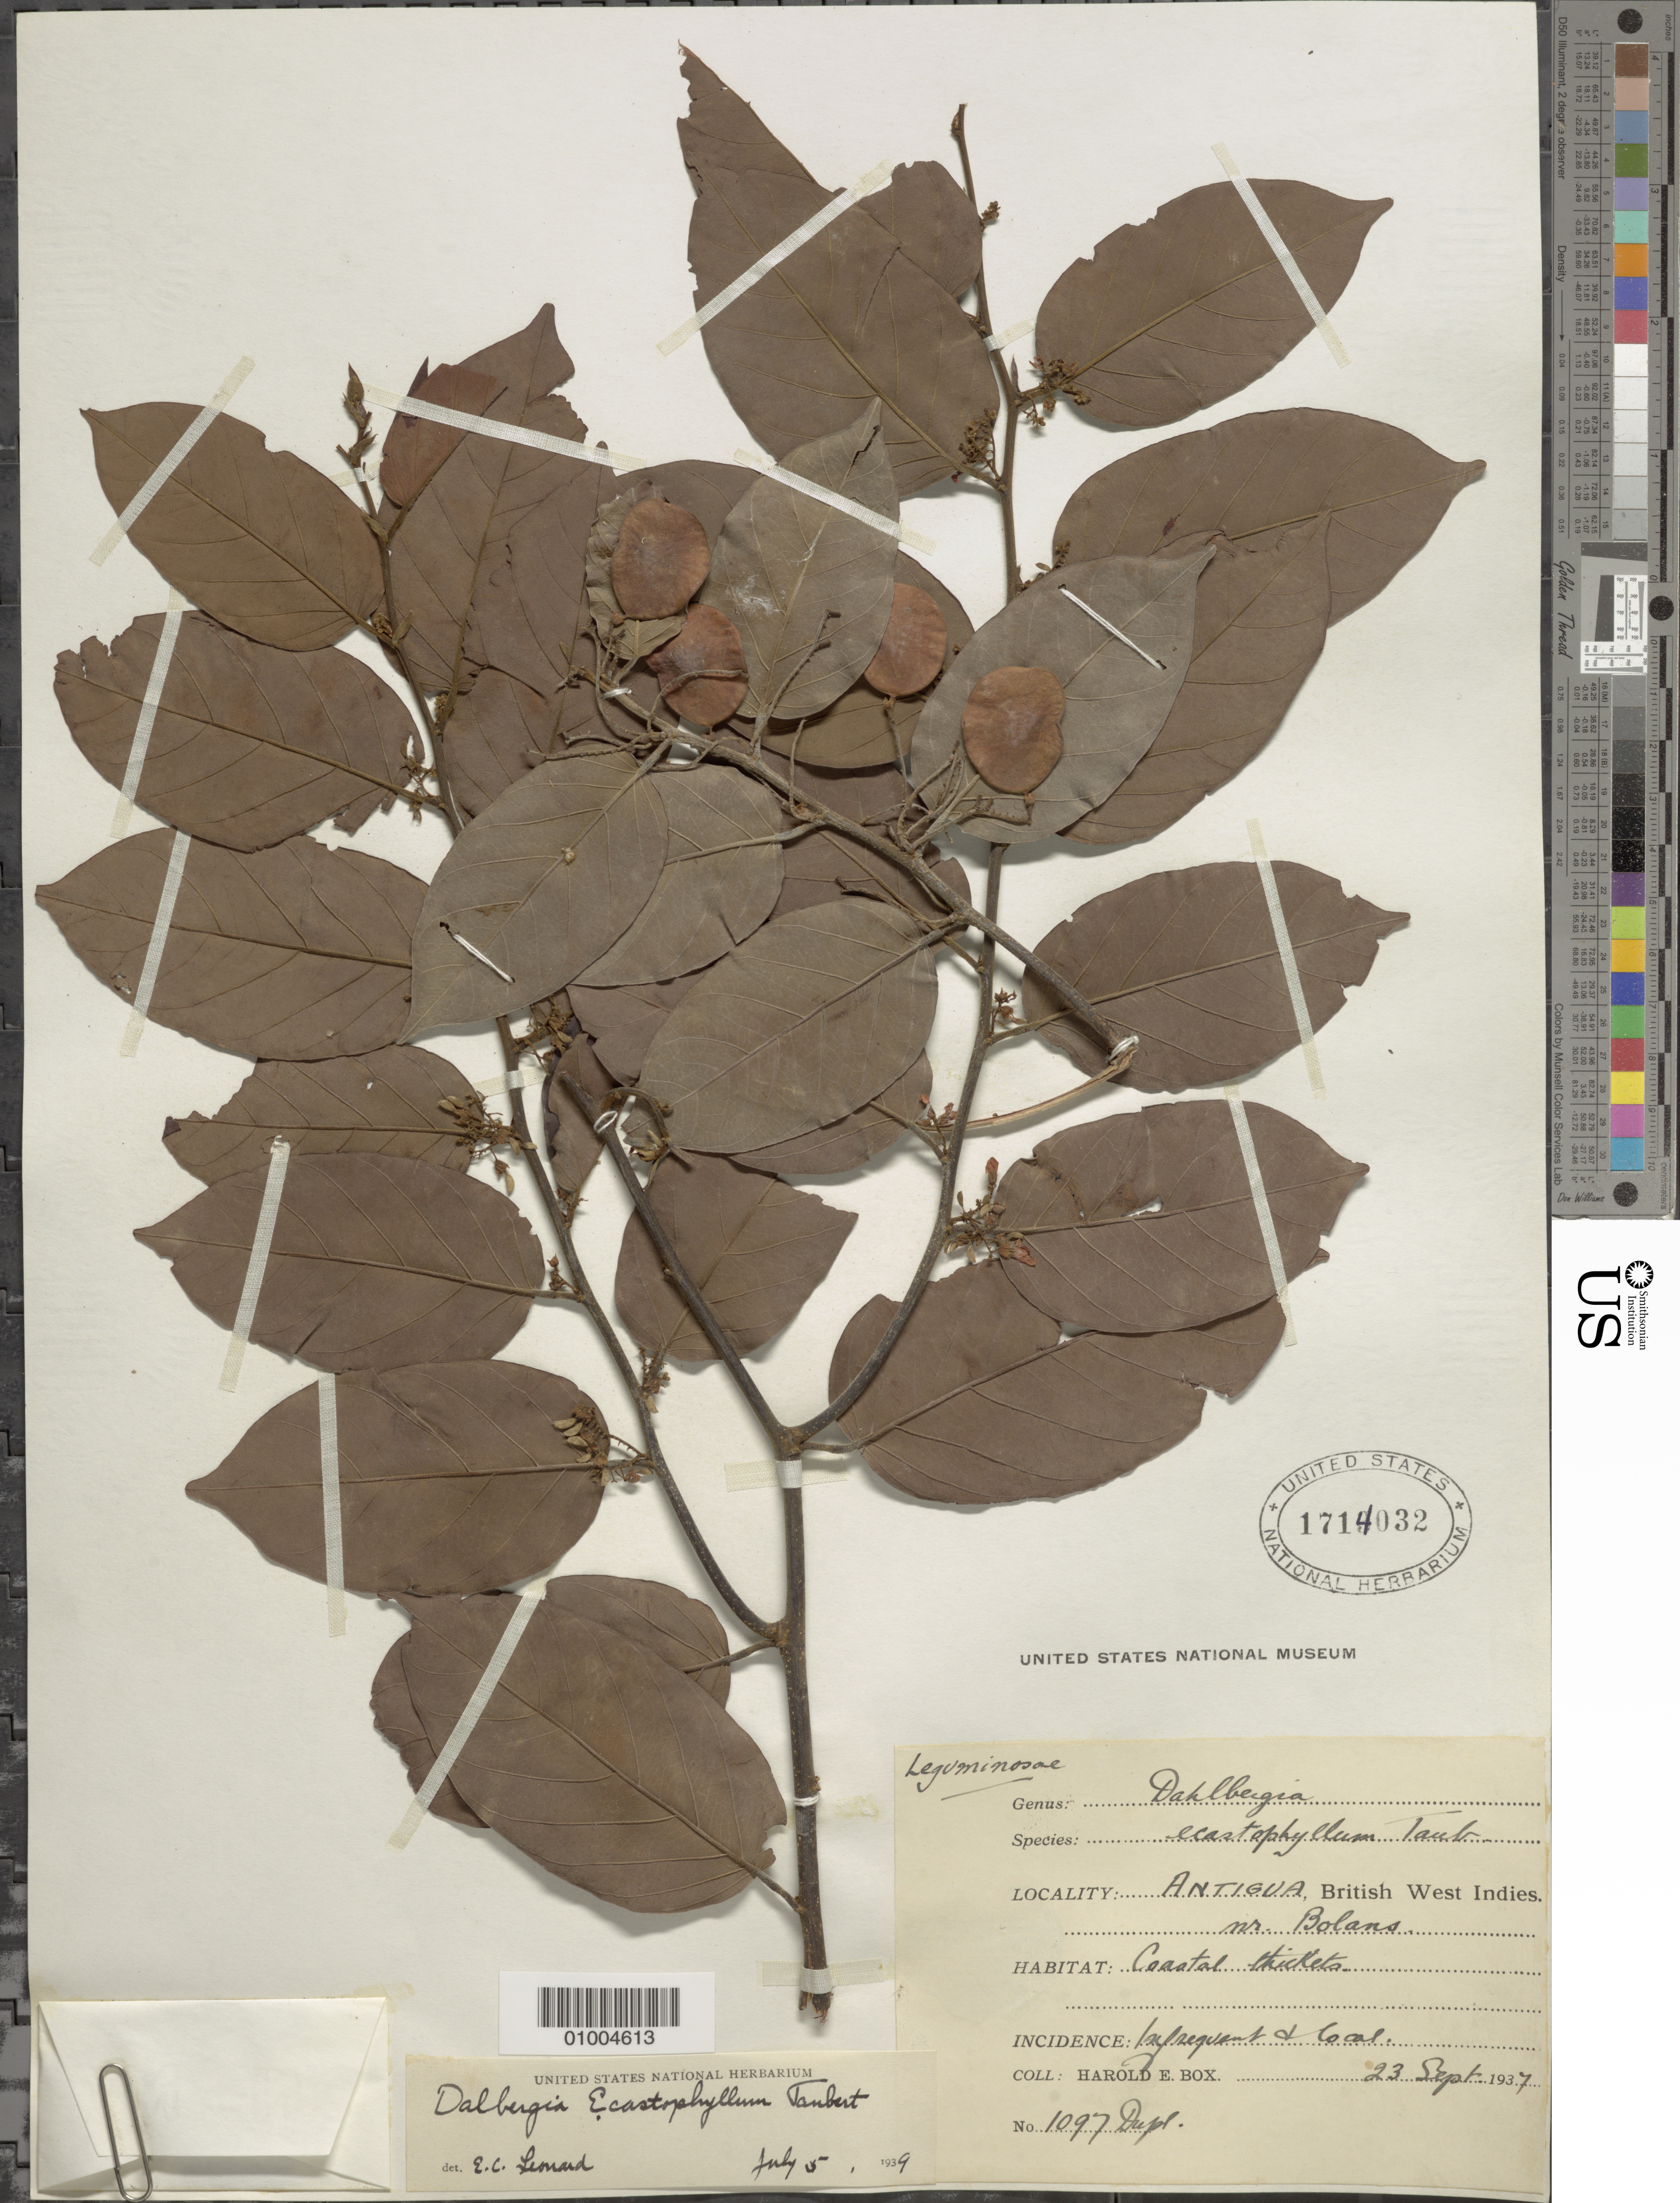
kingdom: Plantae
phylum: Tracheophyta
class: Magnoliopsida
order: Fabales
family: Fabaceae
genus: Dalbergia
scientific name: Dalbergia ecastaphyllum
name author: (L.) Taub.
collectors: H. E. Box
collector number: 1097 Dupl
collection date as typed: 23 Sep 1937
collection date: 1937-09-23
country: Antigua and Barbuda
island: Antigua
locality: Coastal thickets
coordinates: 0 N, 0 E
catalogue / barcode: US 1714032